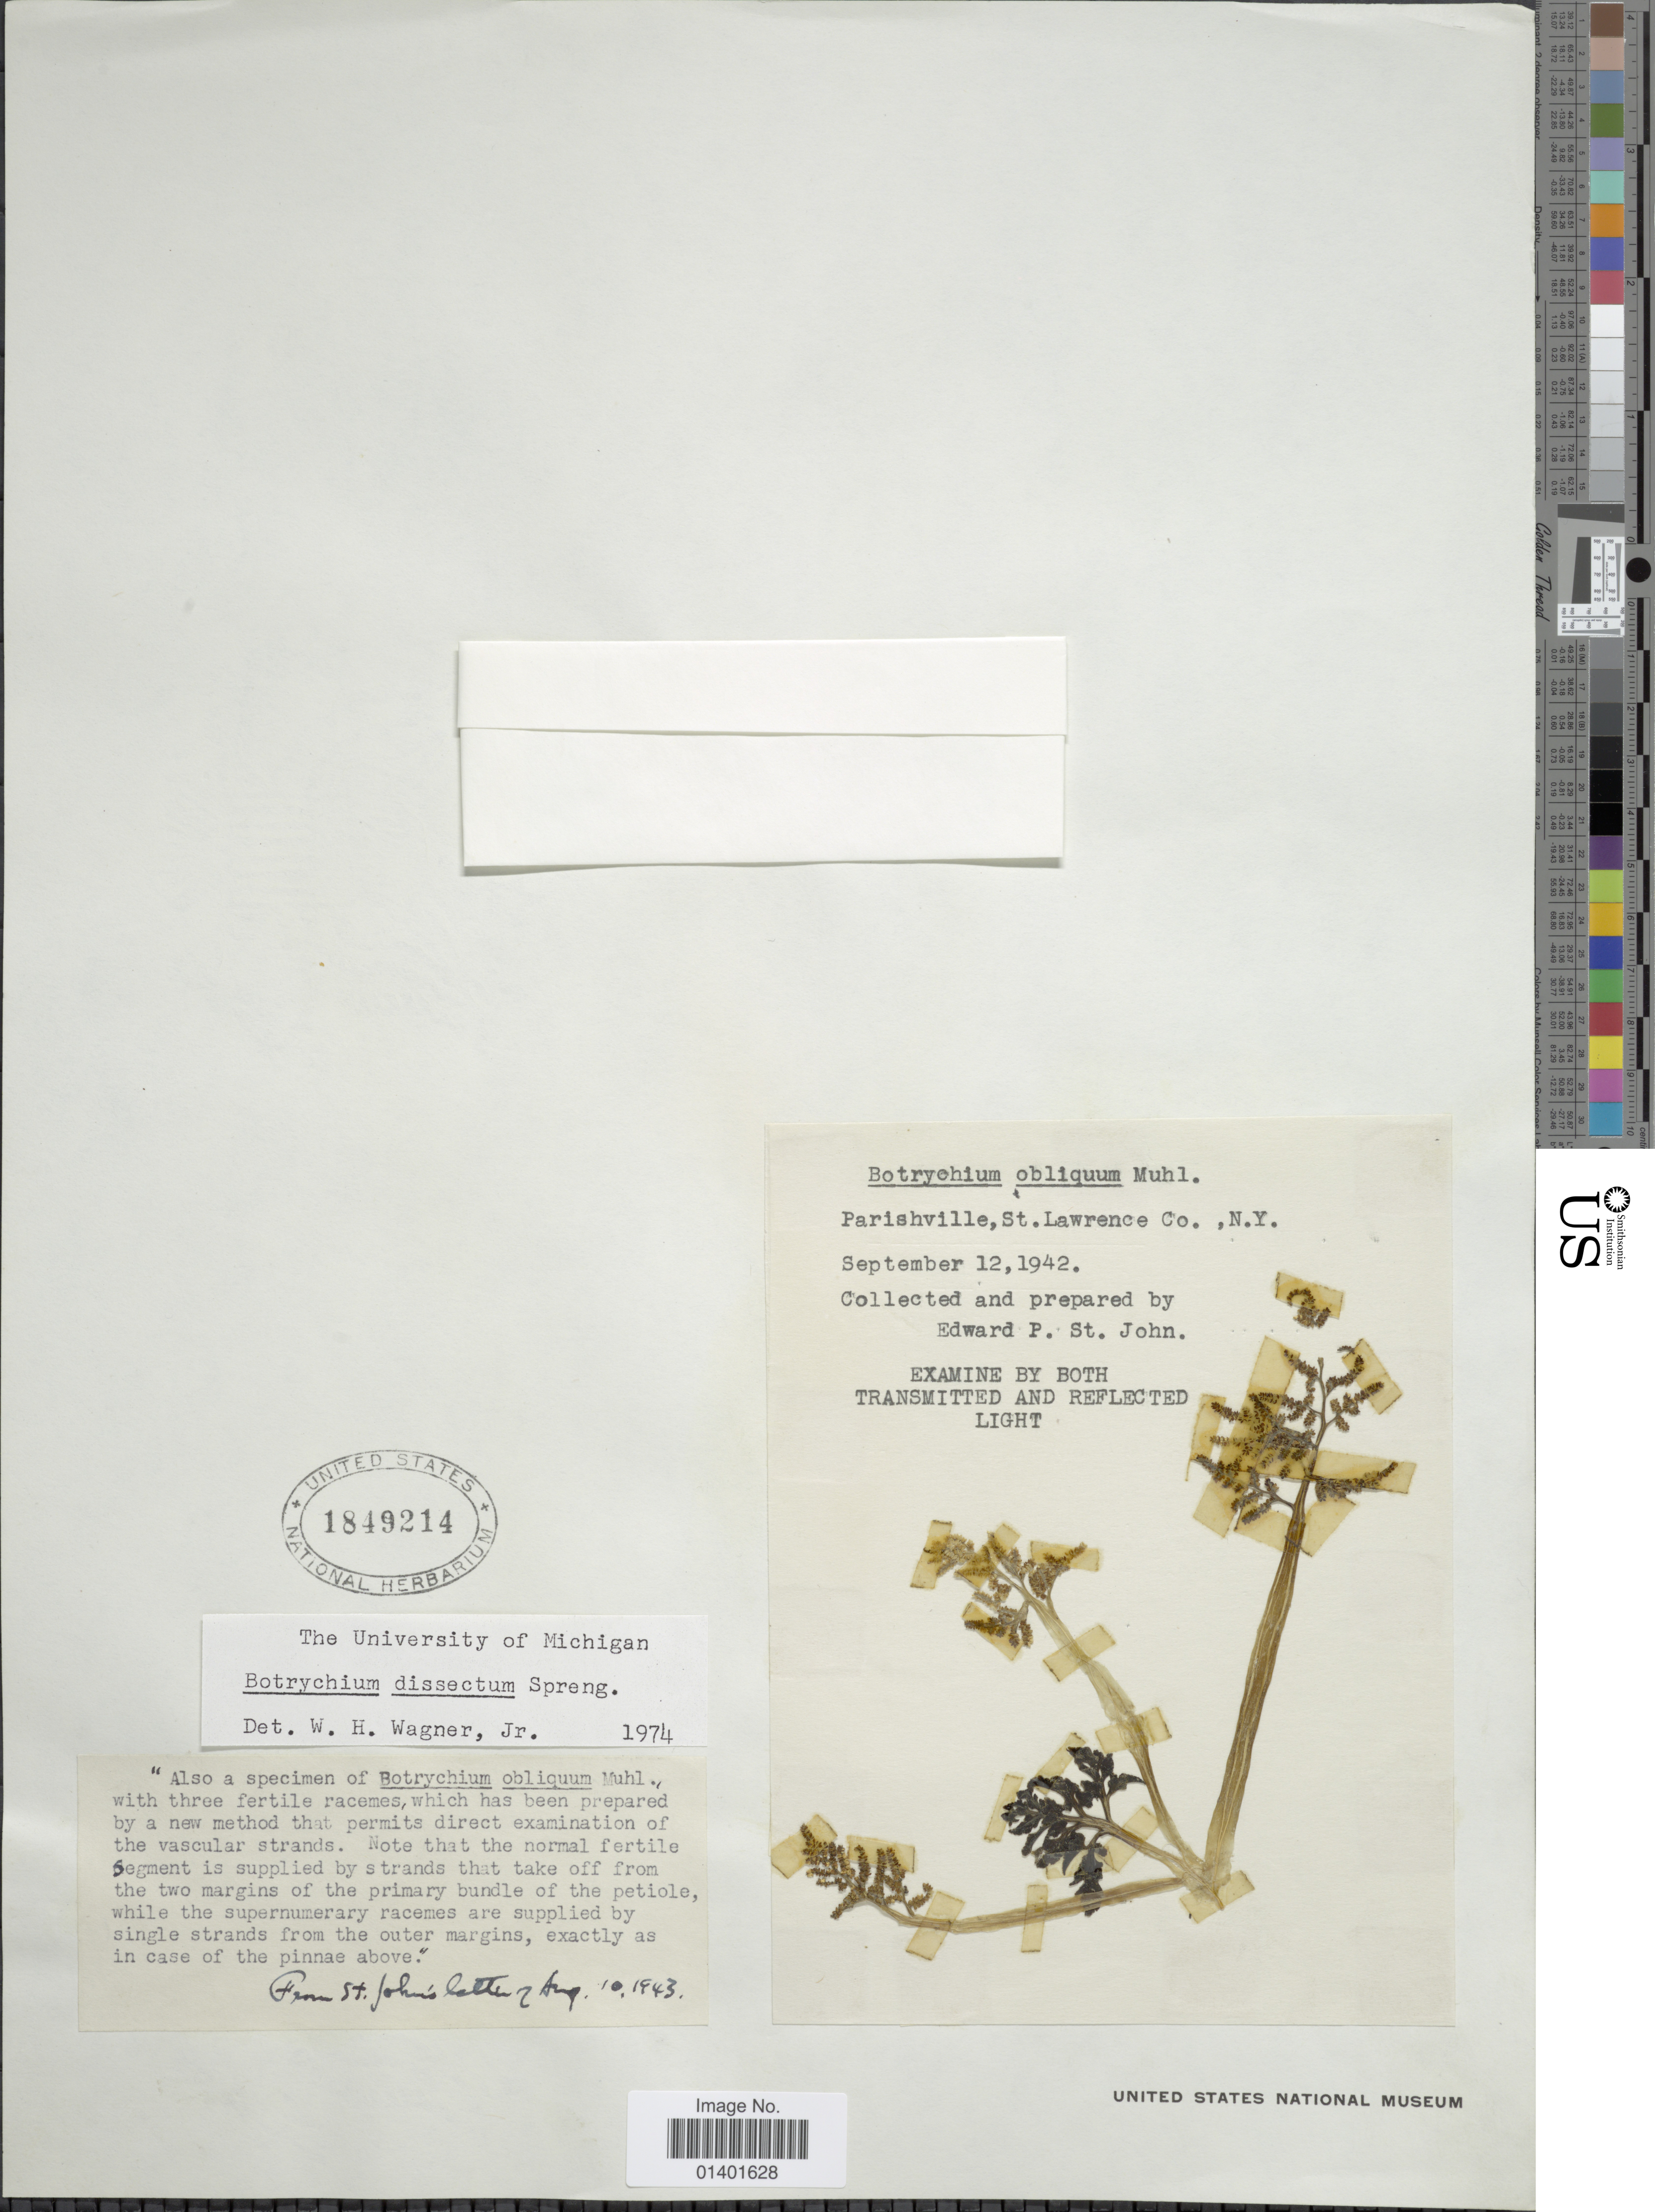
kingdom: Plantae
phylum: Tracheophyta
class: Polypodiopsida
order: Ophioglossales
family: Ophioglossaceae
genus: Botrychium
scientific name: Botrychium dissectum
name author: Spreng.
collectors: E. P. St. John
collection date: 1942-09-12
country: United States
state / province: New York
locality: Parsihville, St. Lawrence Co.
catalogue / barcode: US 1849214